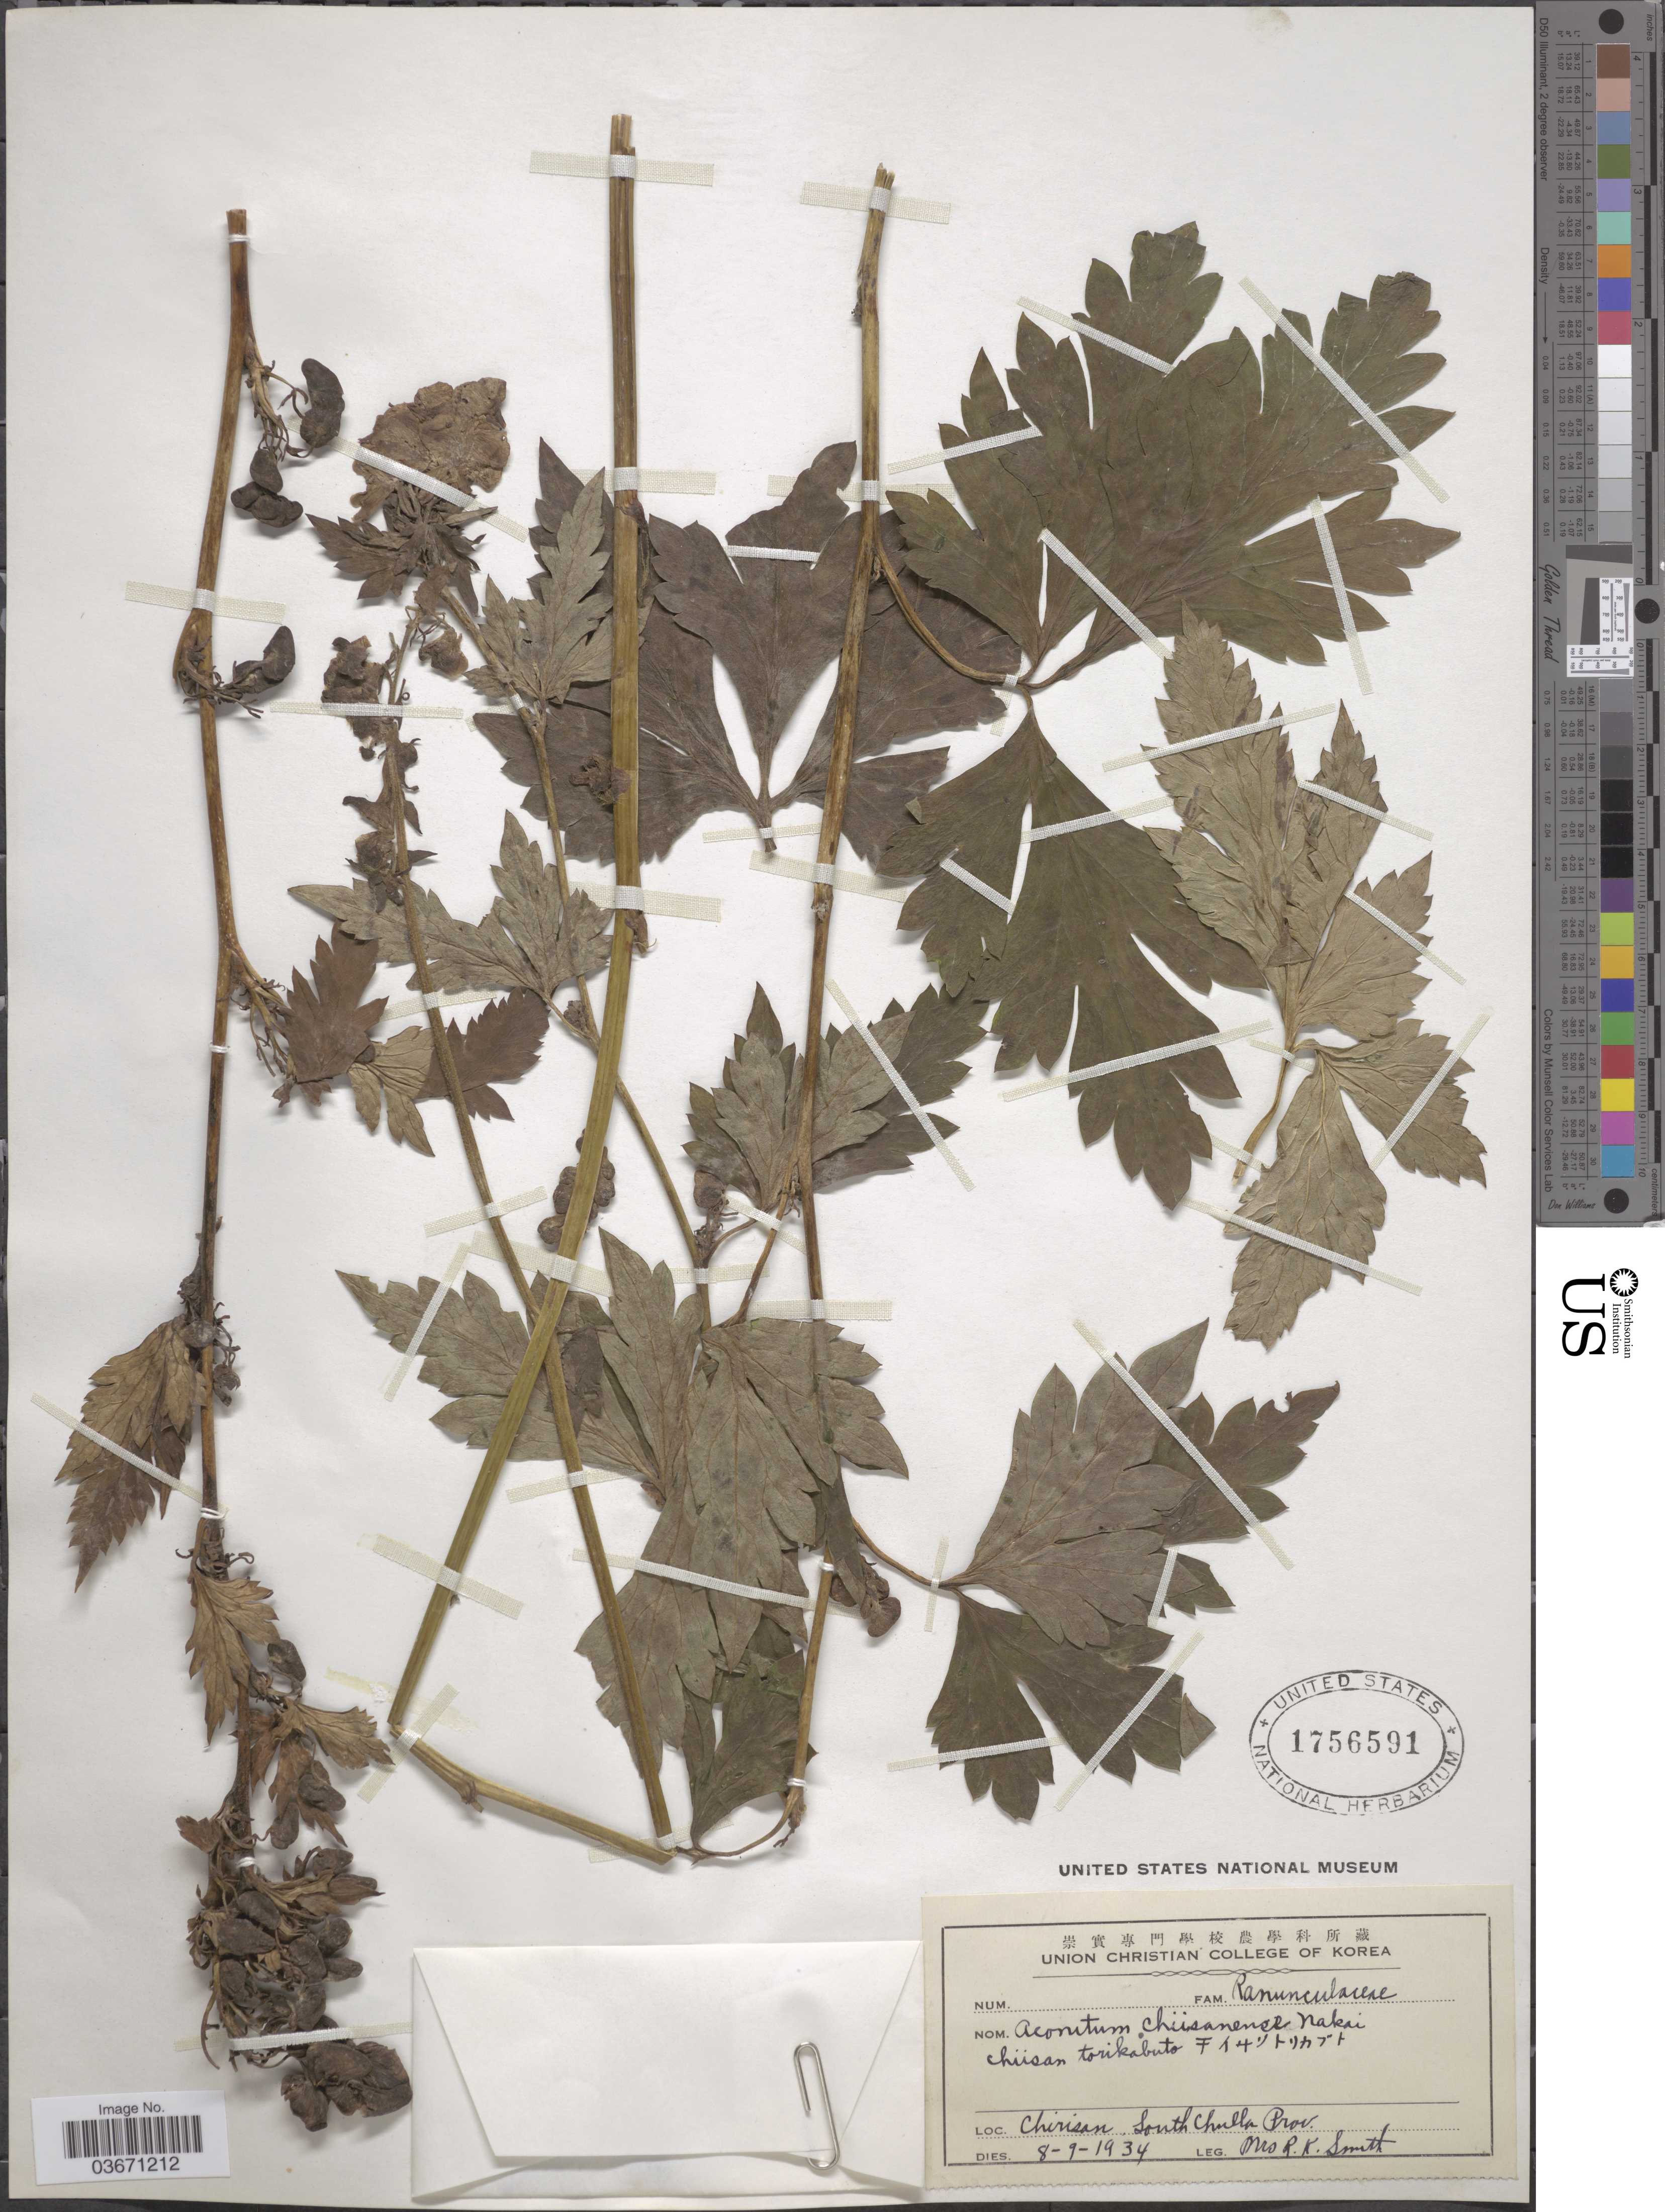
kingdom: Plantae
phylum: Tracheophyta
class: Magnoliopsida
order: Ranunculales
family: Ranunculaceae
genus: Aconitum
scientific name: Aconitum chiisanense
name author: Nakai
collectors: Mrs. R. K. Smith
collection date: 1934-09-08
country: South Korea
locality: Chirisan, South Chulla Prov.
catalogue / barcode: US 1756591